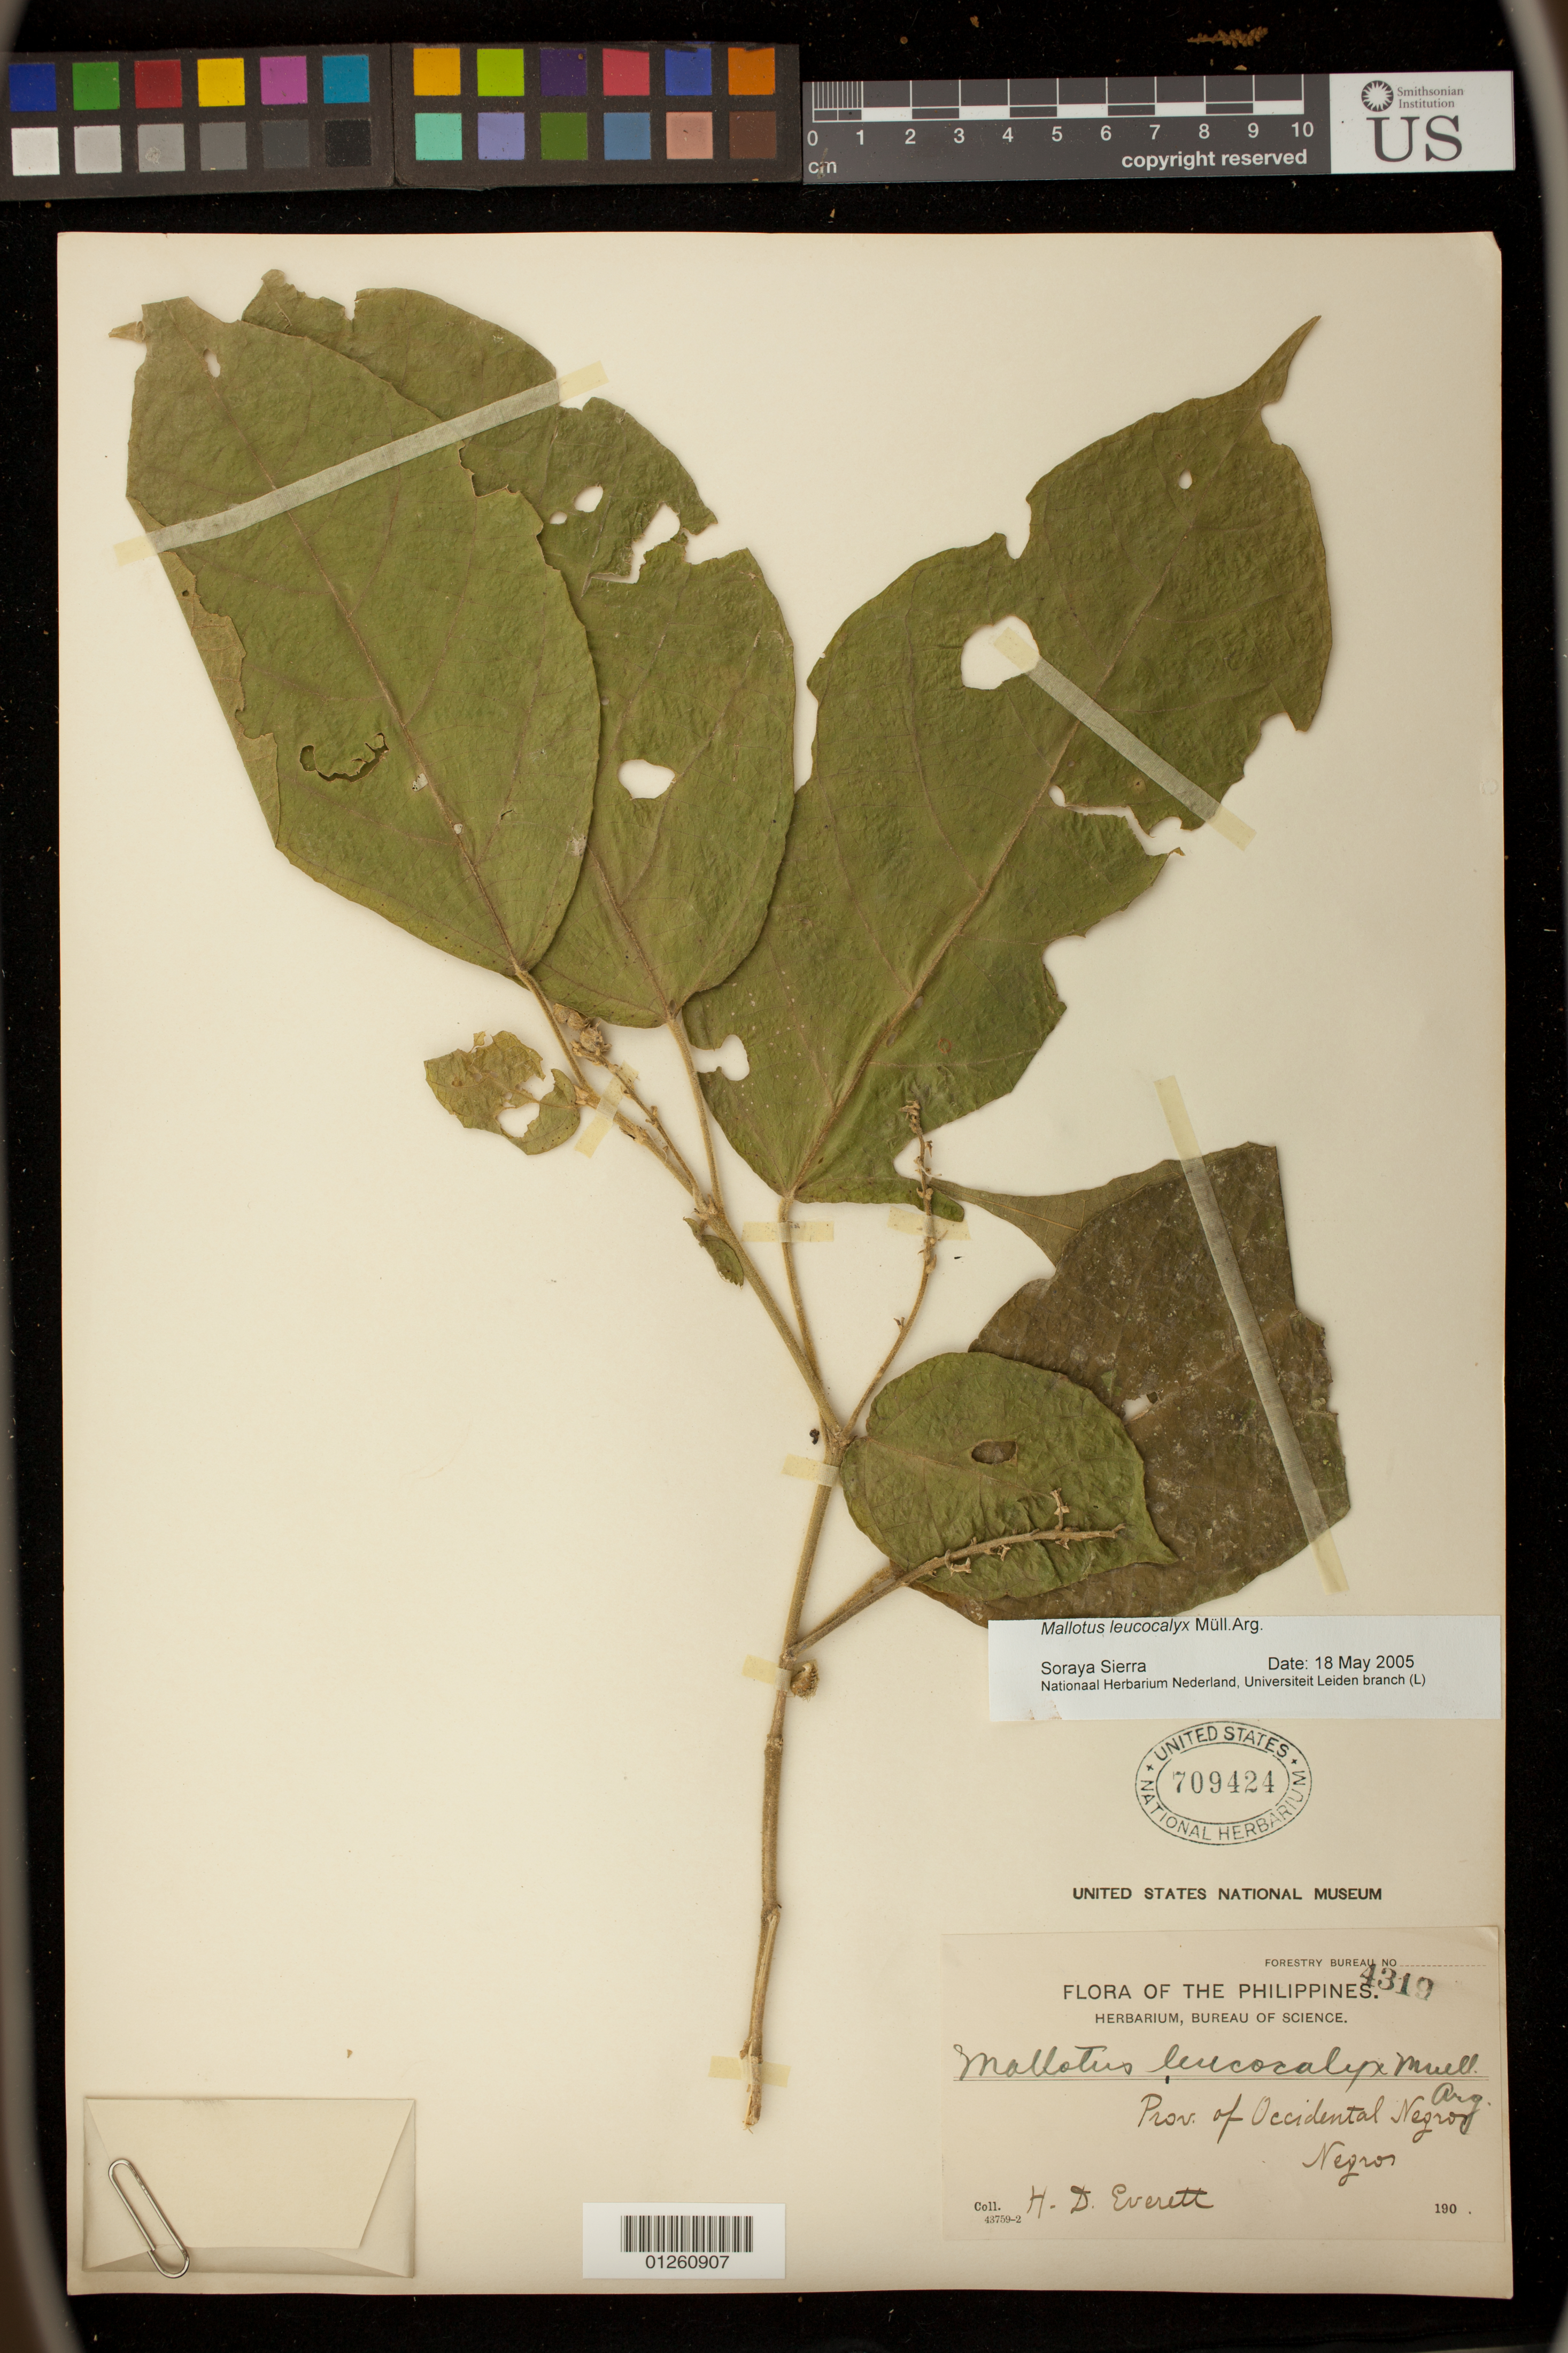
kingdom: Plantae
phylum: Tracheophyta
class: Magnoliopsida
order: Malpighiales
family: Euphorbiaceae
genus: Mallotus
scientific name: Mallotus leucocalyx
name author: Müll. Arg. in DC.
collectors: H. Everett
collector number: For. Bur. 4319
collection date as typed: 190-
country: Philippines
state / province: Western Visayas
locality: Prov of Occidental Negros, Negros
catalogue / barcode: US 709424